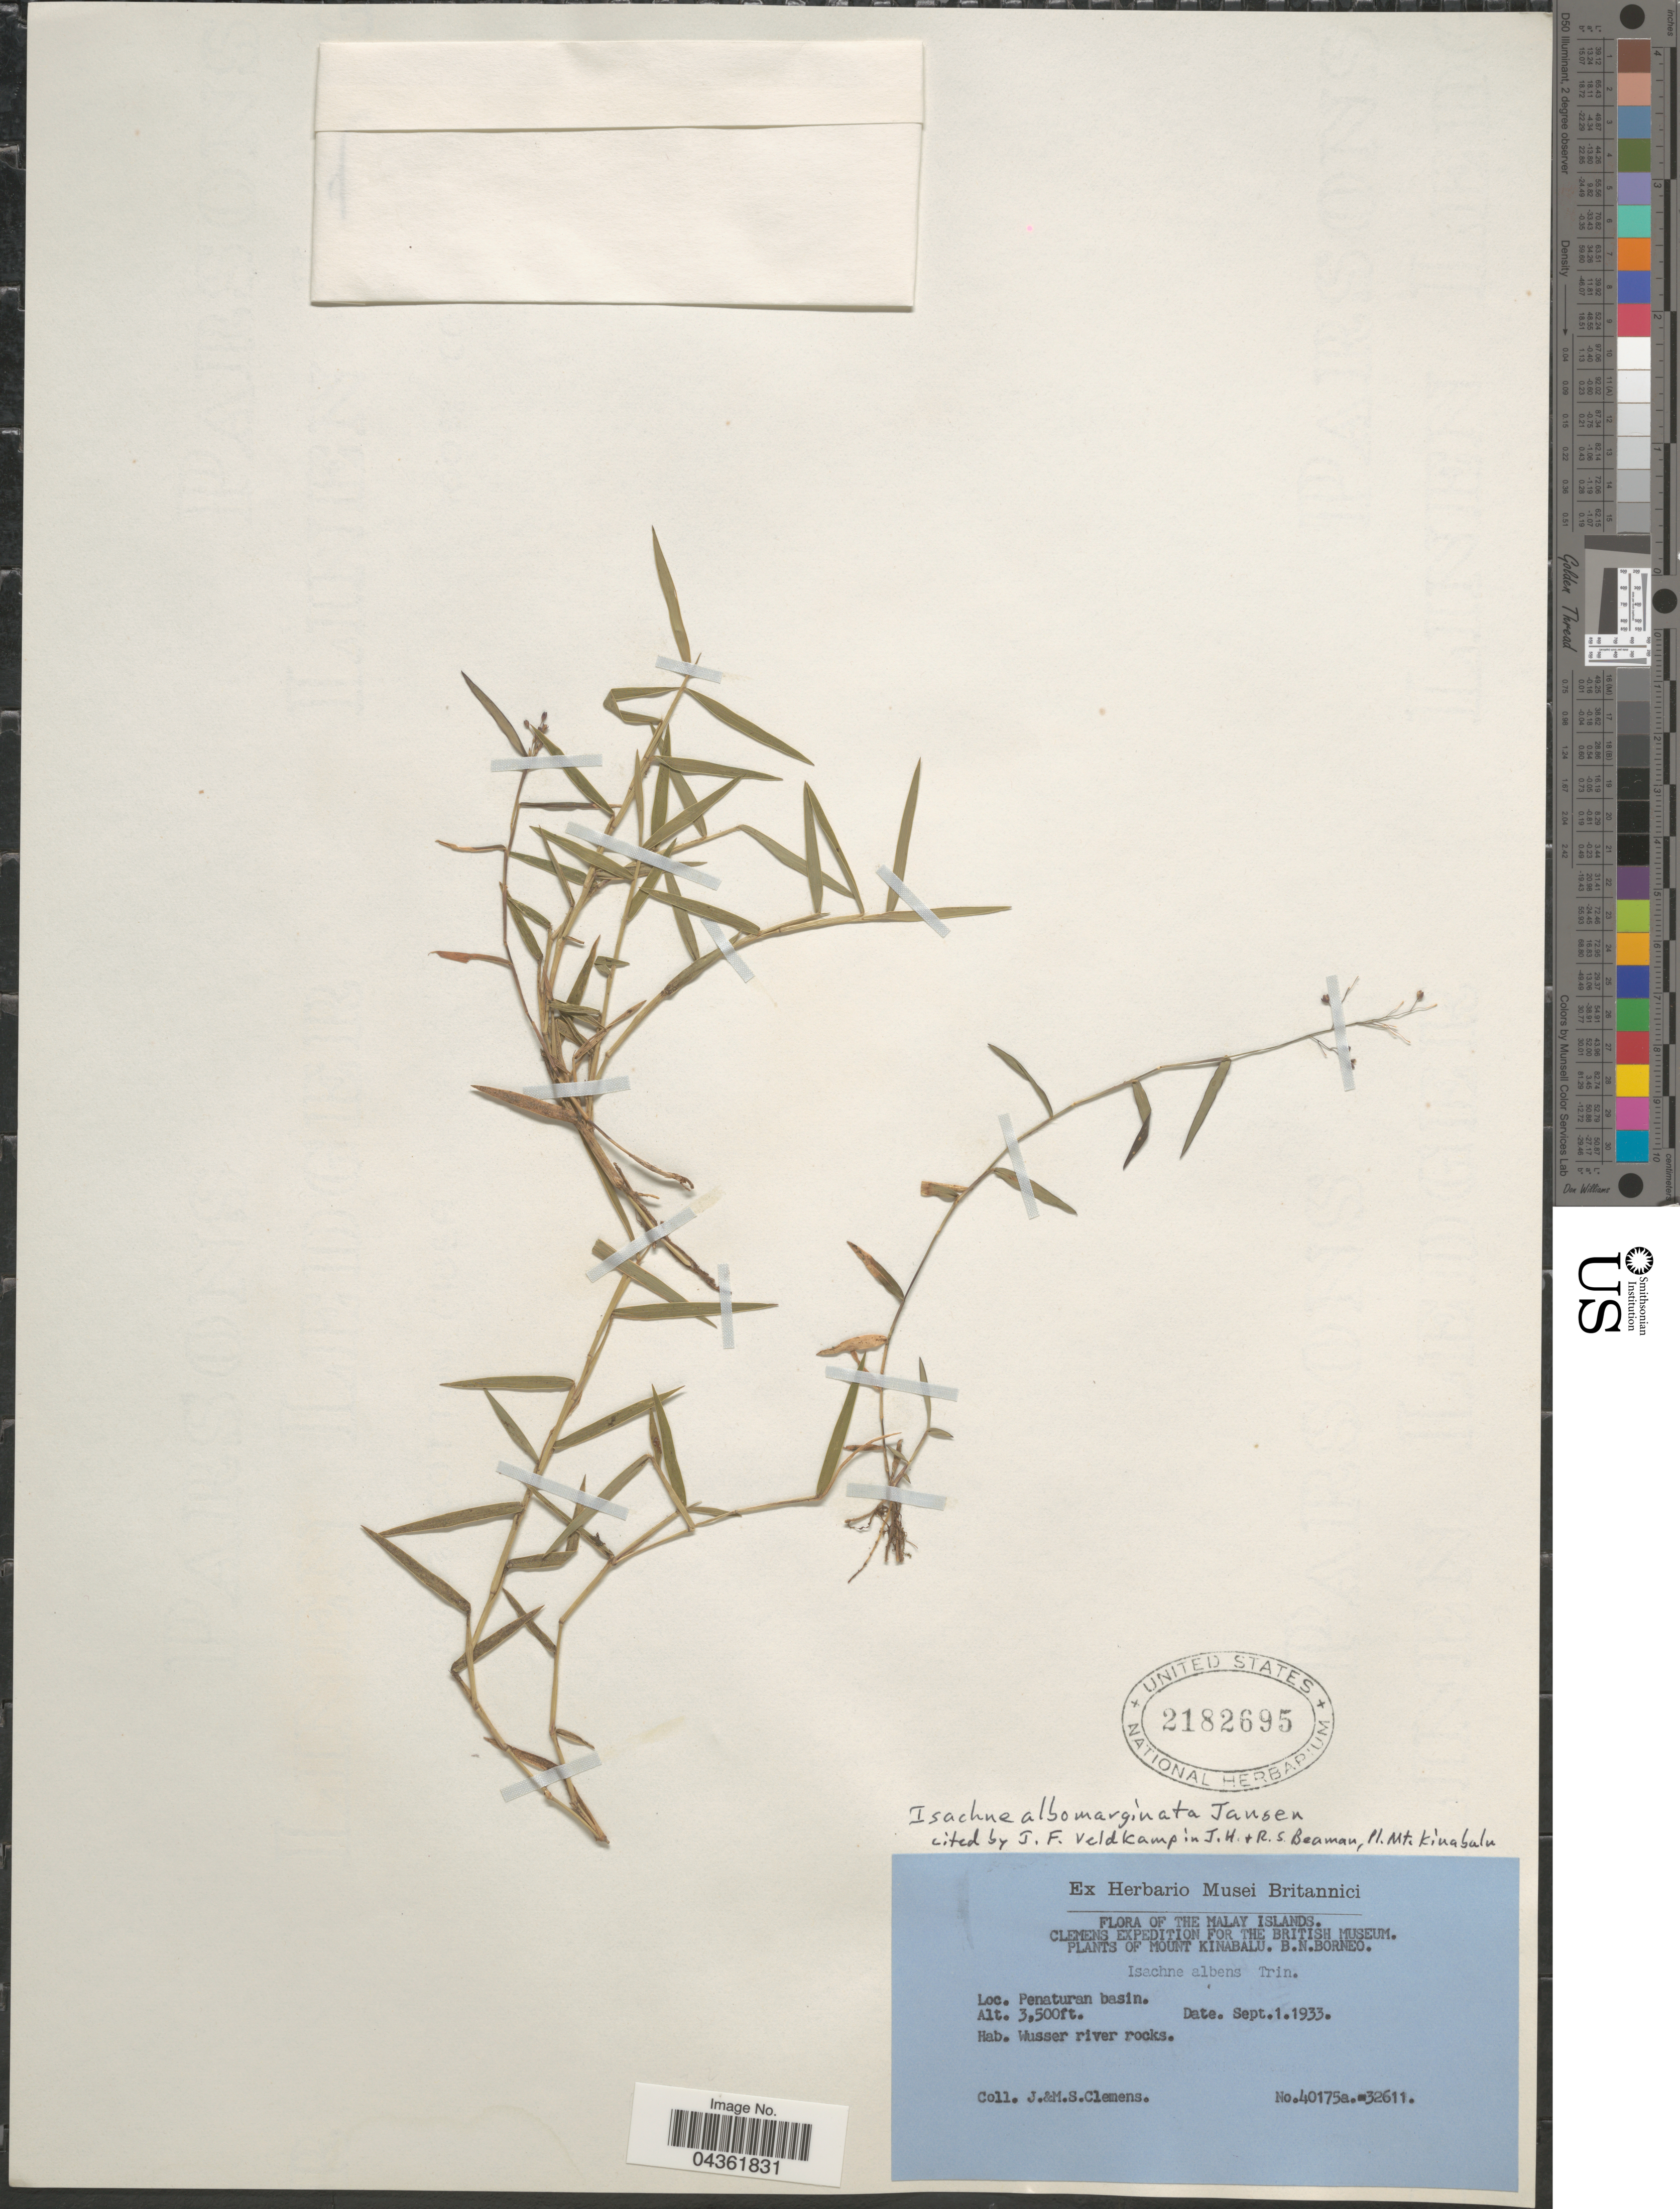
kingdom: Plantae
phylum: Tracheophyta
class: Liliopsida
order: Poales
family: Poaceae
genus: Isachne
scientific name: Isachne clarkei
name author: Hook. f.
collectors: J. Clemens & M. S. Clemens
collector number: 40175a/32611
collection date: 1933-09-01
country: Malaysia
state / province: Sabah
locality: The Malay Islands. Clemens Expedition for the British Museum. Mount Kinabalu. B.N. Borneo. Penaturan basin. Wusser river rocks.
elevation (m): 1067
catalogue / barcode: US 2182695